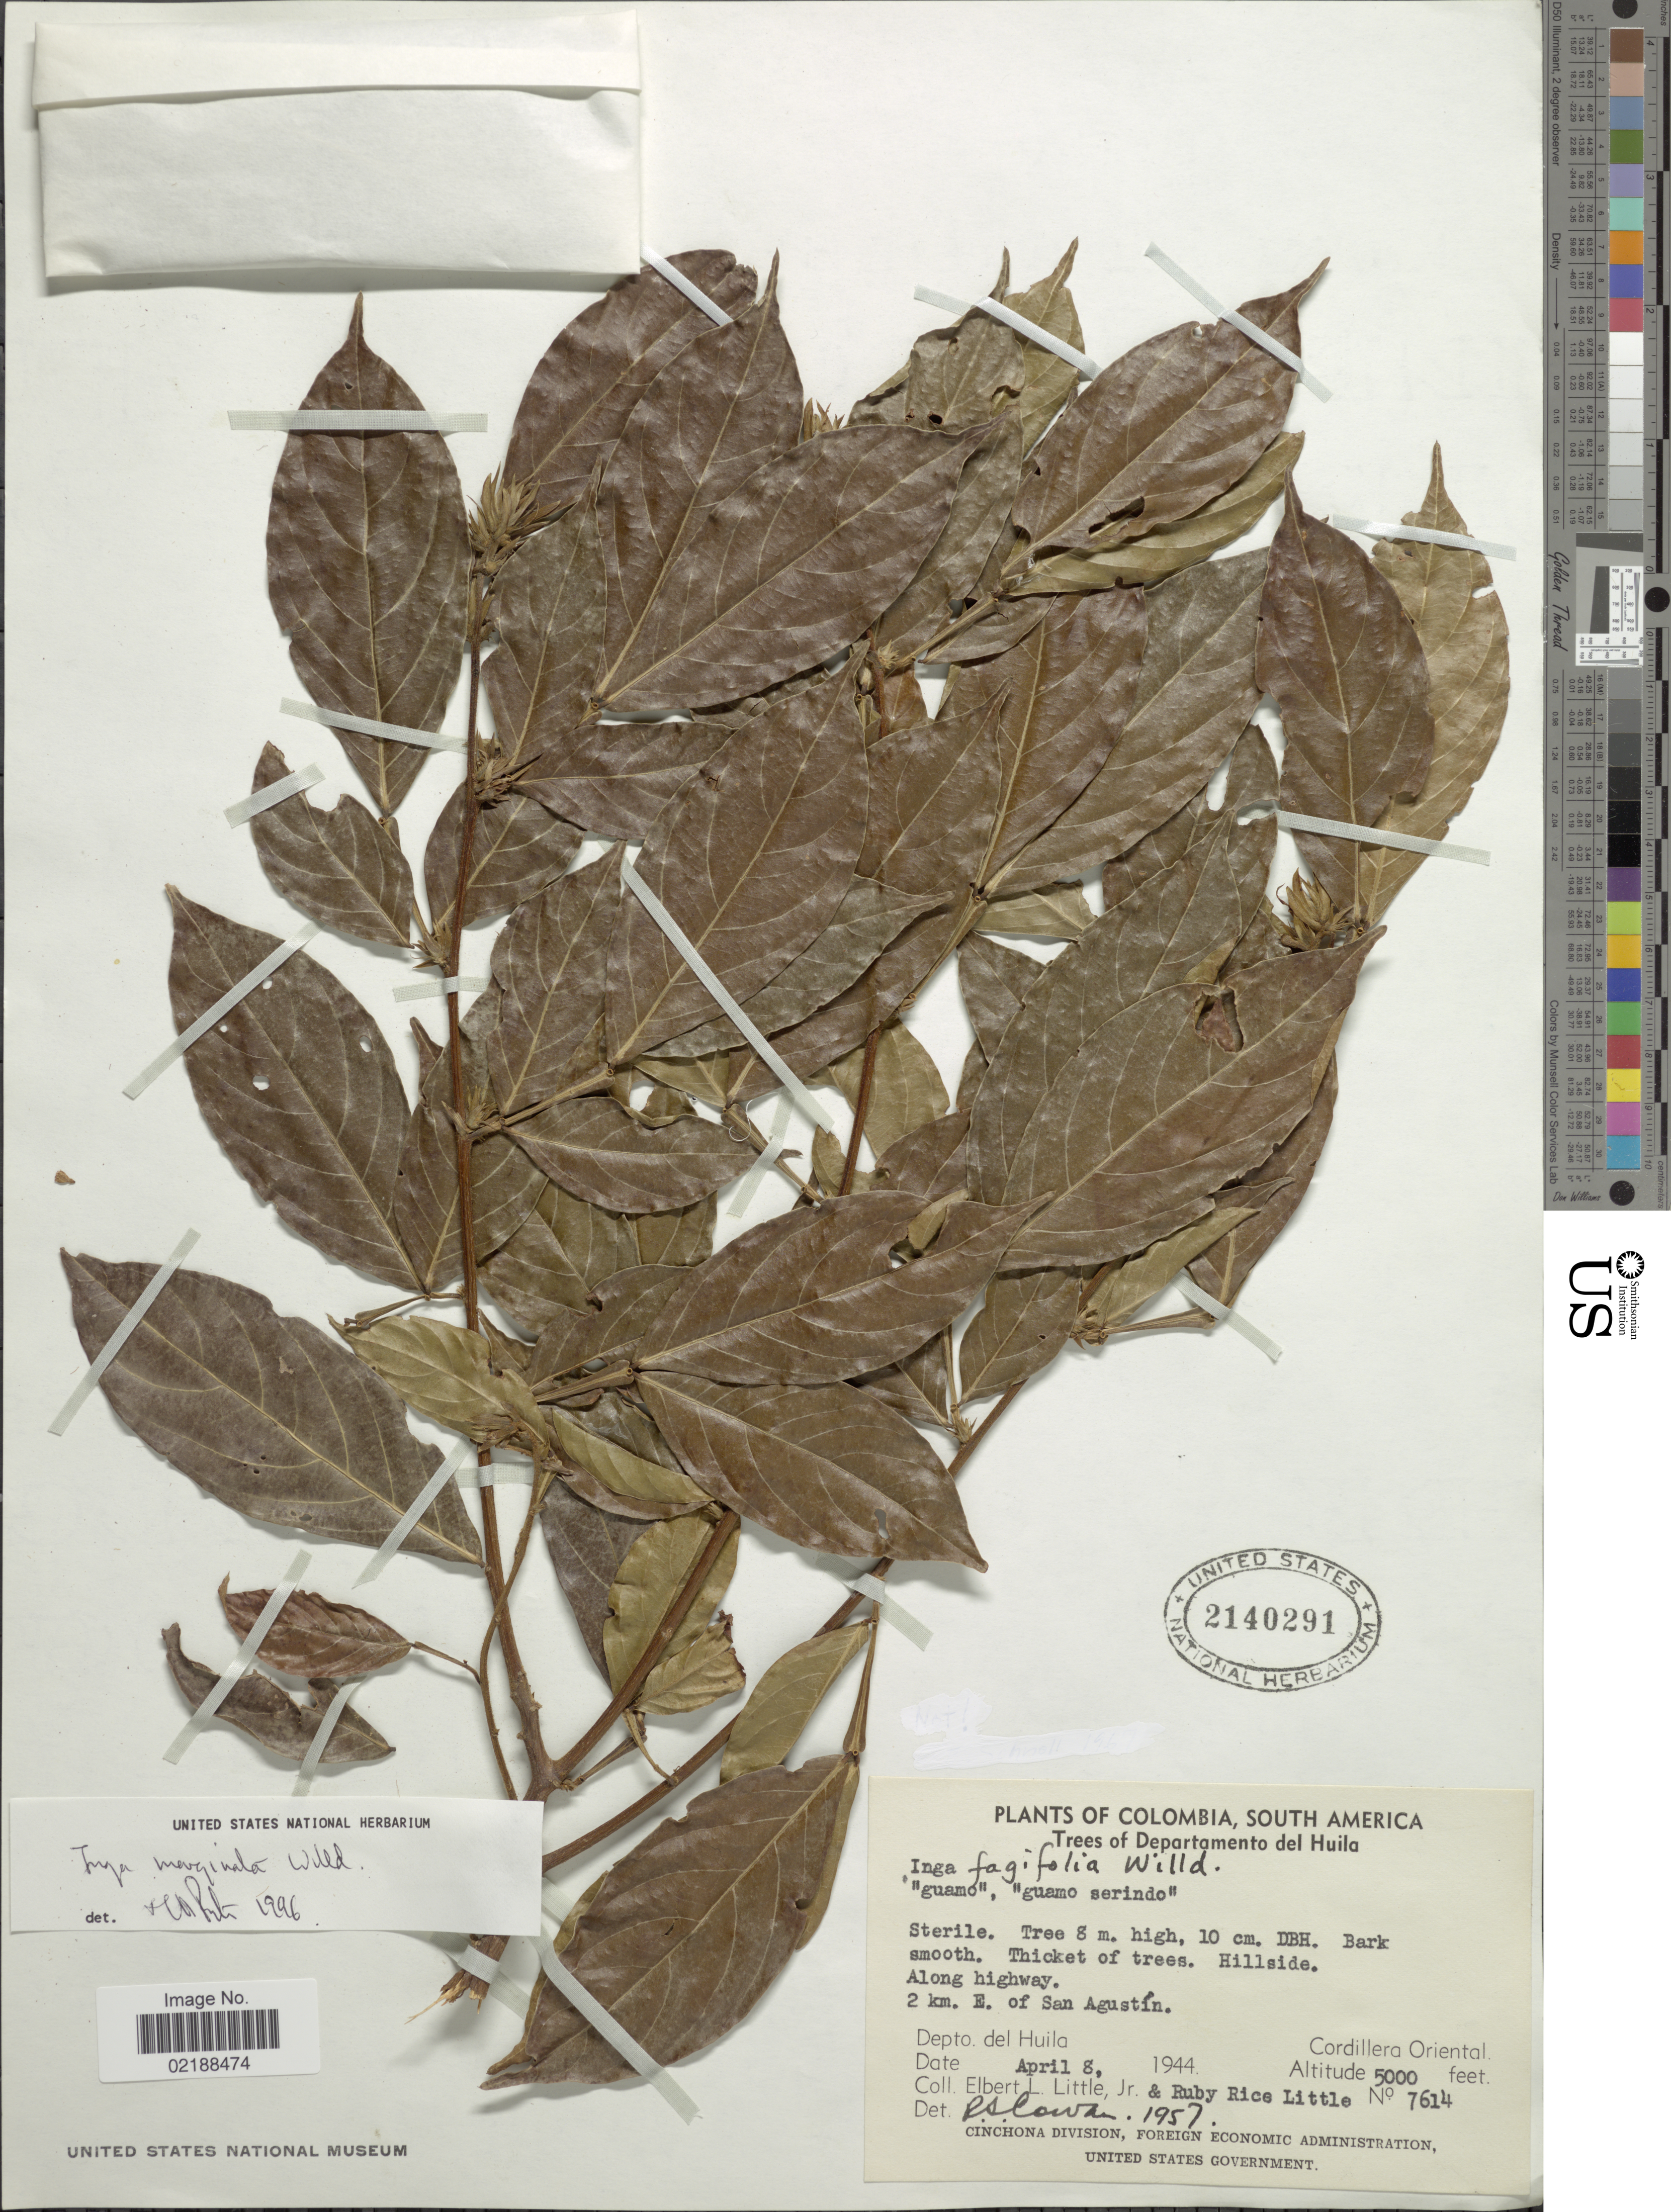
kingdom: Plantae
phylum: Tracheophyta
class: Magnoliopsida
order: Fabales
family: Fabaceae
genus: Inga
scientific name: Inga marginata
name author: Willd.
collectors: E. L. Little & R. R. Little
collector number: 7614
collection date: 1944-04-08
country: Colombia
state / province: Huila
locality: Trees of Departamento del Huila. Thicket of trees. Hillside, Along highway. 2 km E of San Agustín, Dept del Huila, Cordillera Oriental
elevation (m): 1524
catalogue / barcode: US 2140291